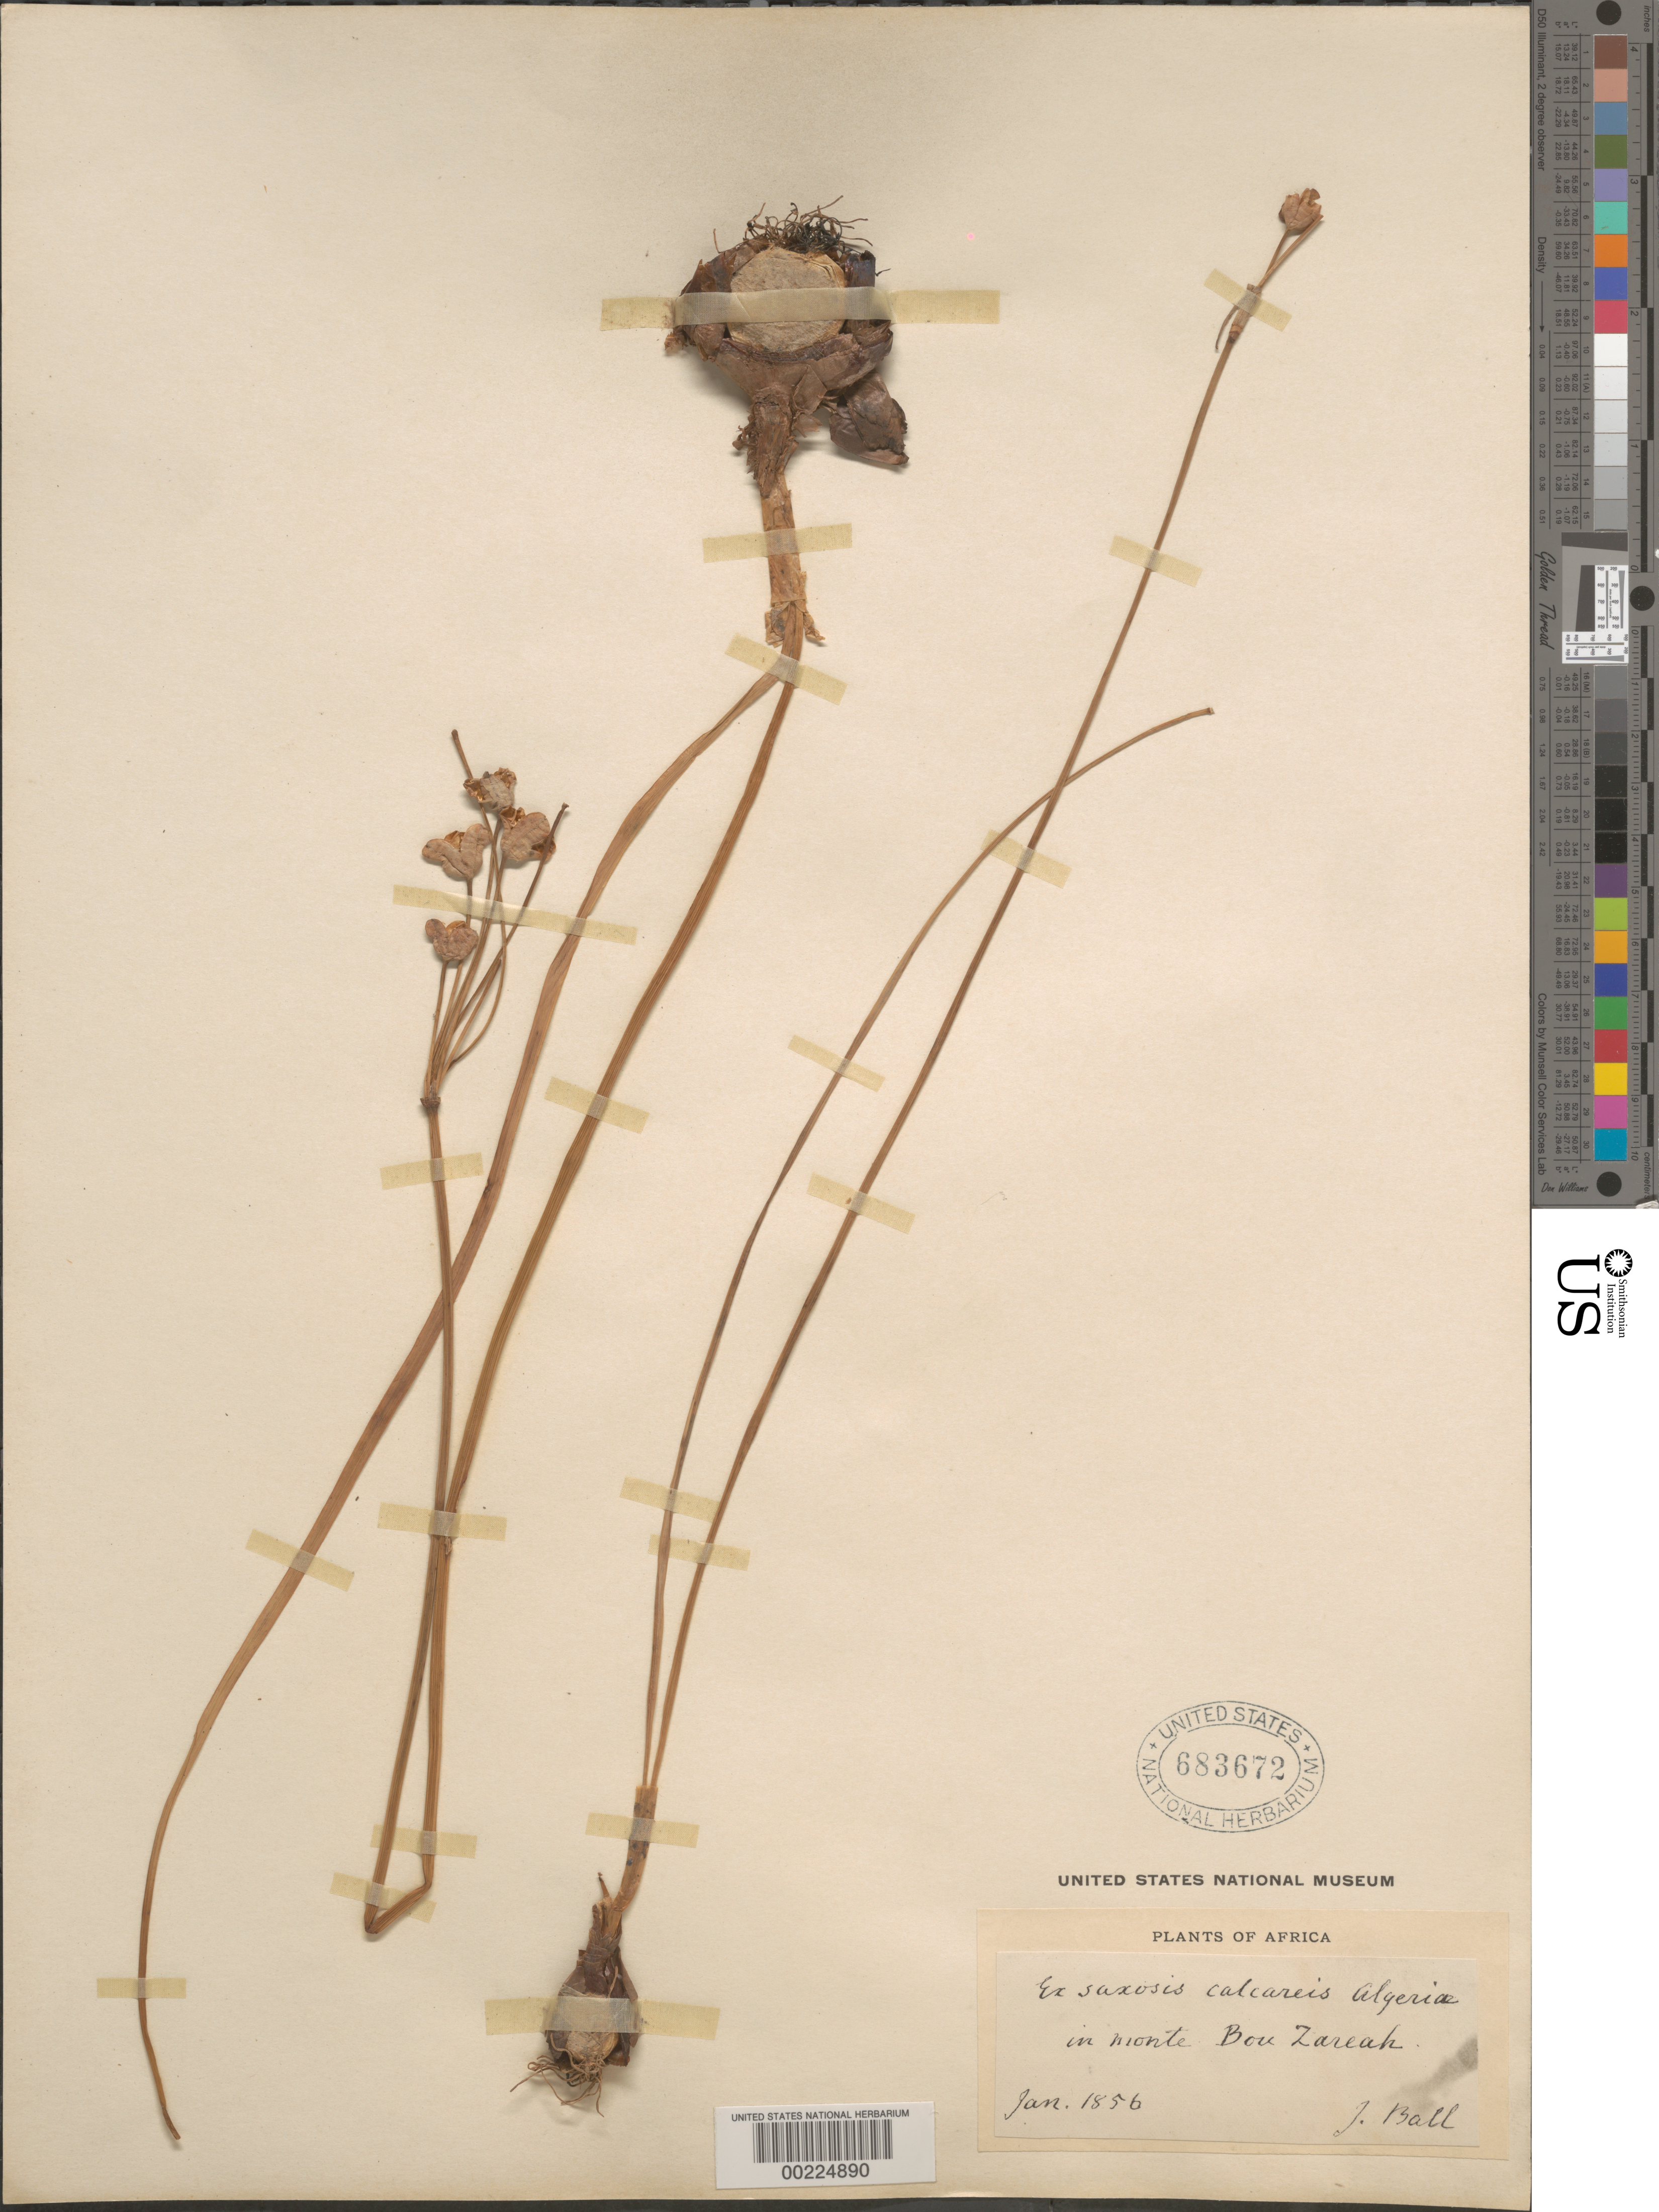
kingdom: Plantae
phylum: Tracheophyta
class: Liliopsida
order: Asparagales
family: Amaryllidaceae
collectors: J. Ball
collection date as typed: Jan 1856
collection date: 1856-01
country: Algeria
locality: Bou Zareak Mountain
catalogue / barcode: US 683672